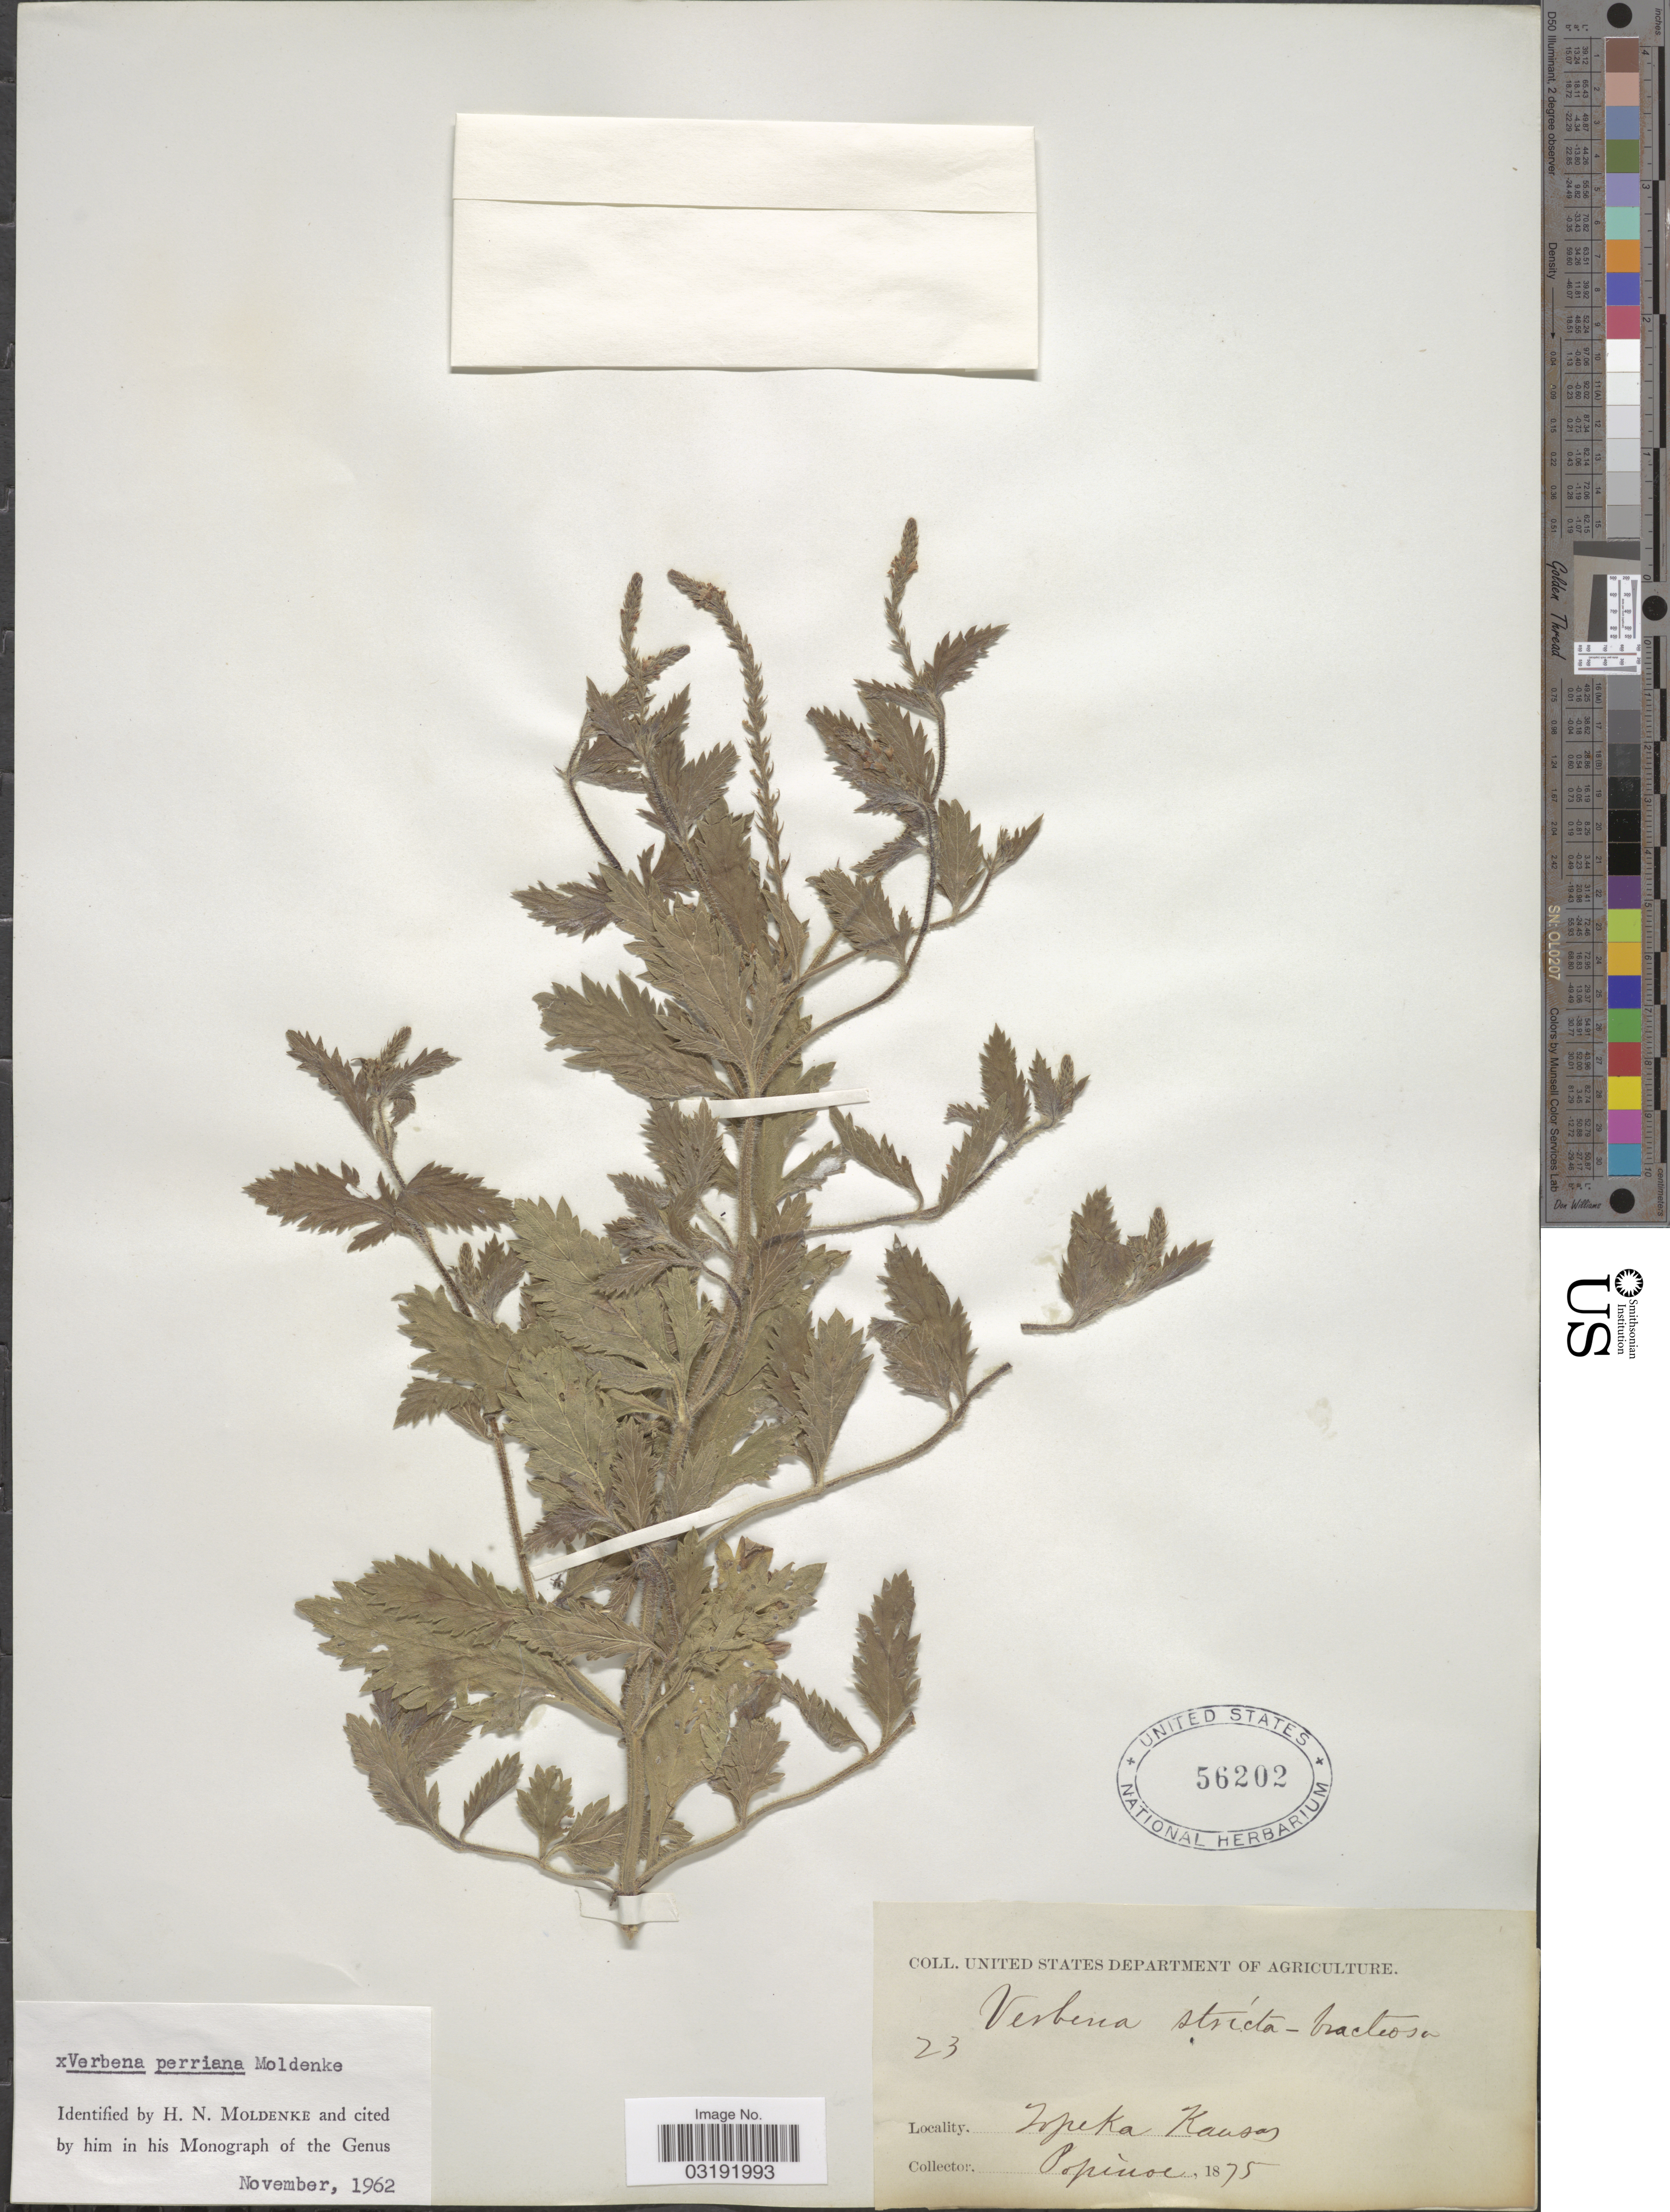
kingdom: Plantae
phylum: Tracheophyta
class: Magnoliopsida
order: Lamiales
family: Verbenaceae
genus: Verbena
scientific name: Verbena perriana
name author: Moldenke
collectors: -- Popinoe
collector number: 23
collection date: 1875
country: United States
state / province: Kansas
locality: Topeka.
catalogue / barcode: US 56202